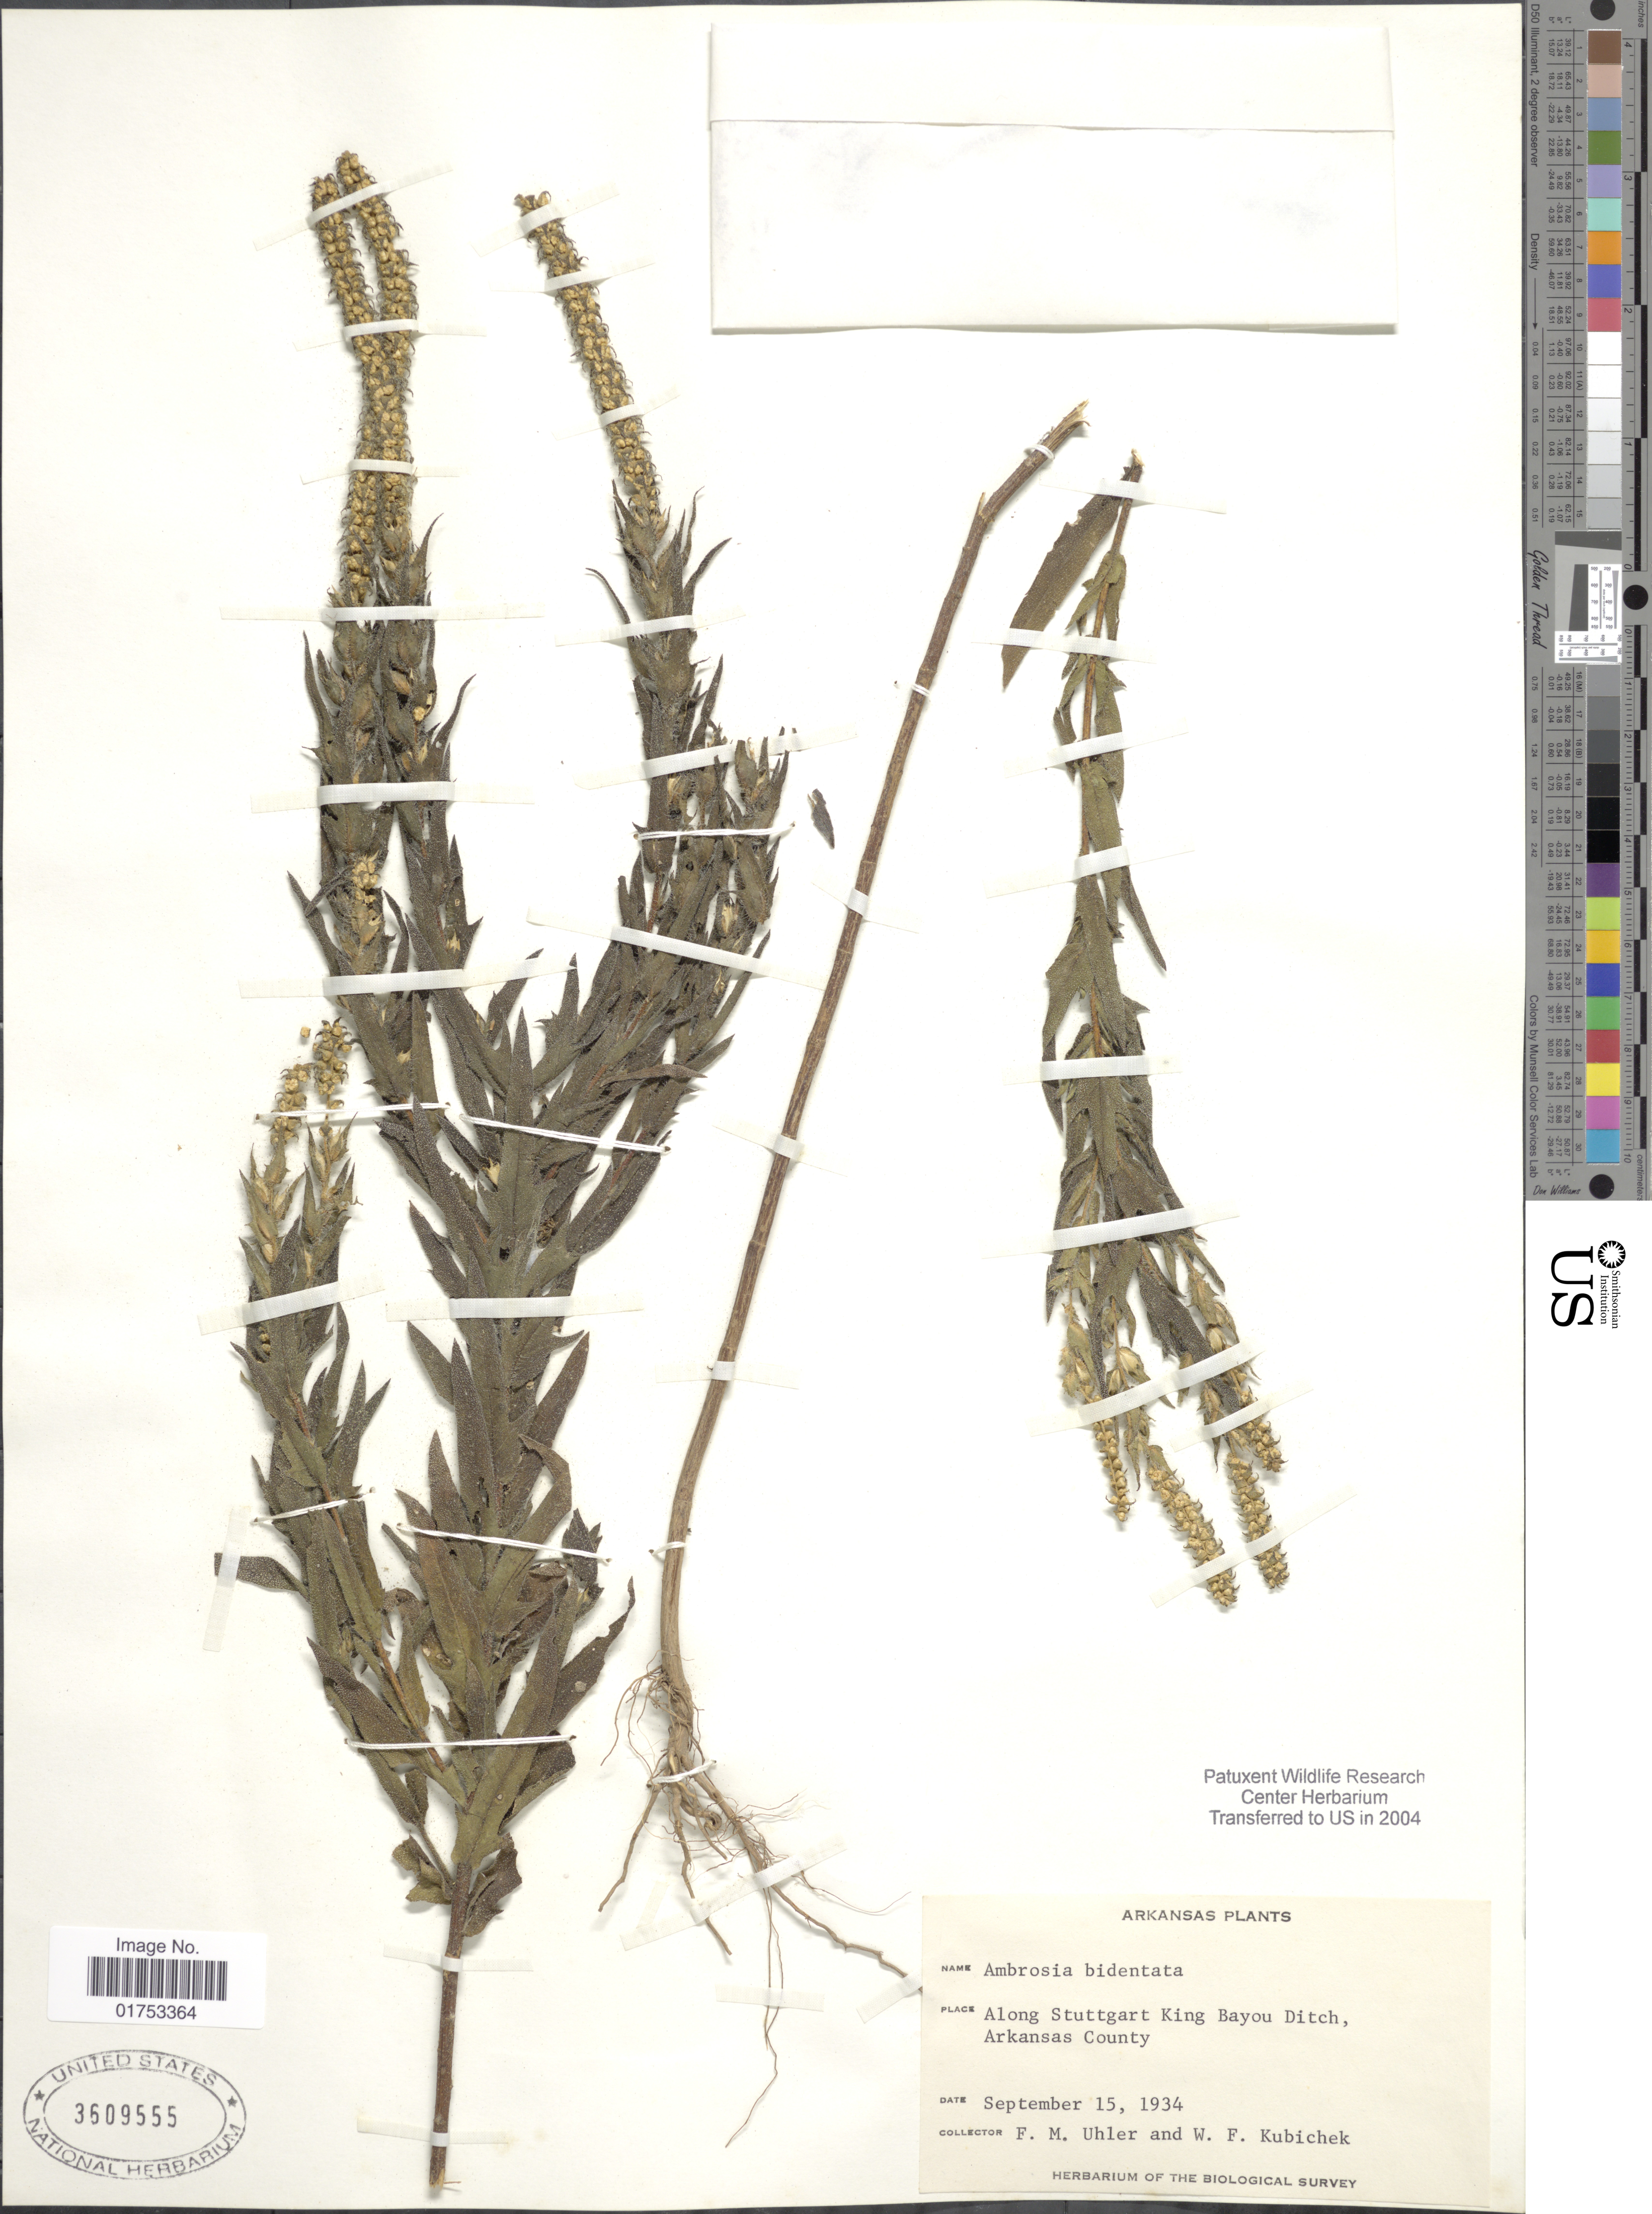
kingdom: Plantae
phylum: Tracheophyta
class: Magnoliopsida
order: Asterales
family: Asteraceae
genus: Ambrosia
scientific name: Ambrosia bidentata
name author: Michx.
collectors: F. M. Uhler & W. Kubichek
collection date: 1934-09-15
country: United States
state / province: Arkansas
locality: Along Stuttgart King Bayou Ditch, Arkansas County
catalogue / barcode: US 3609555